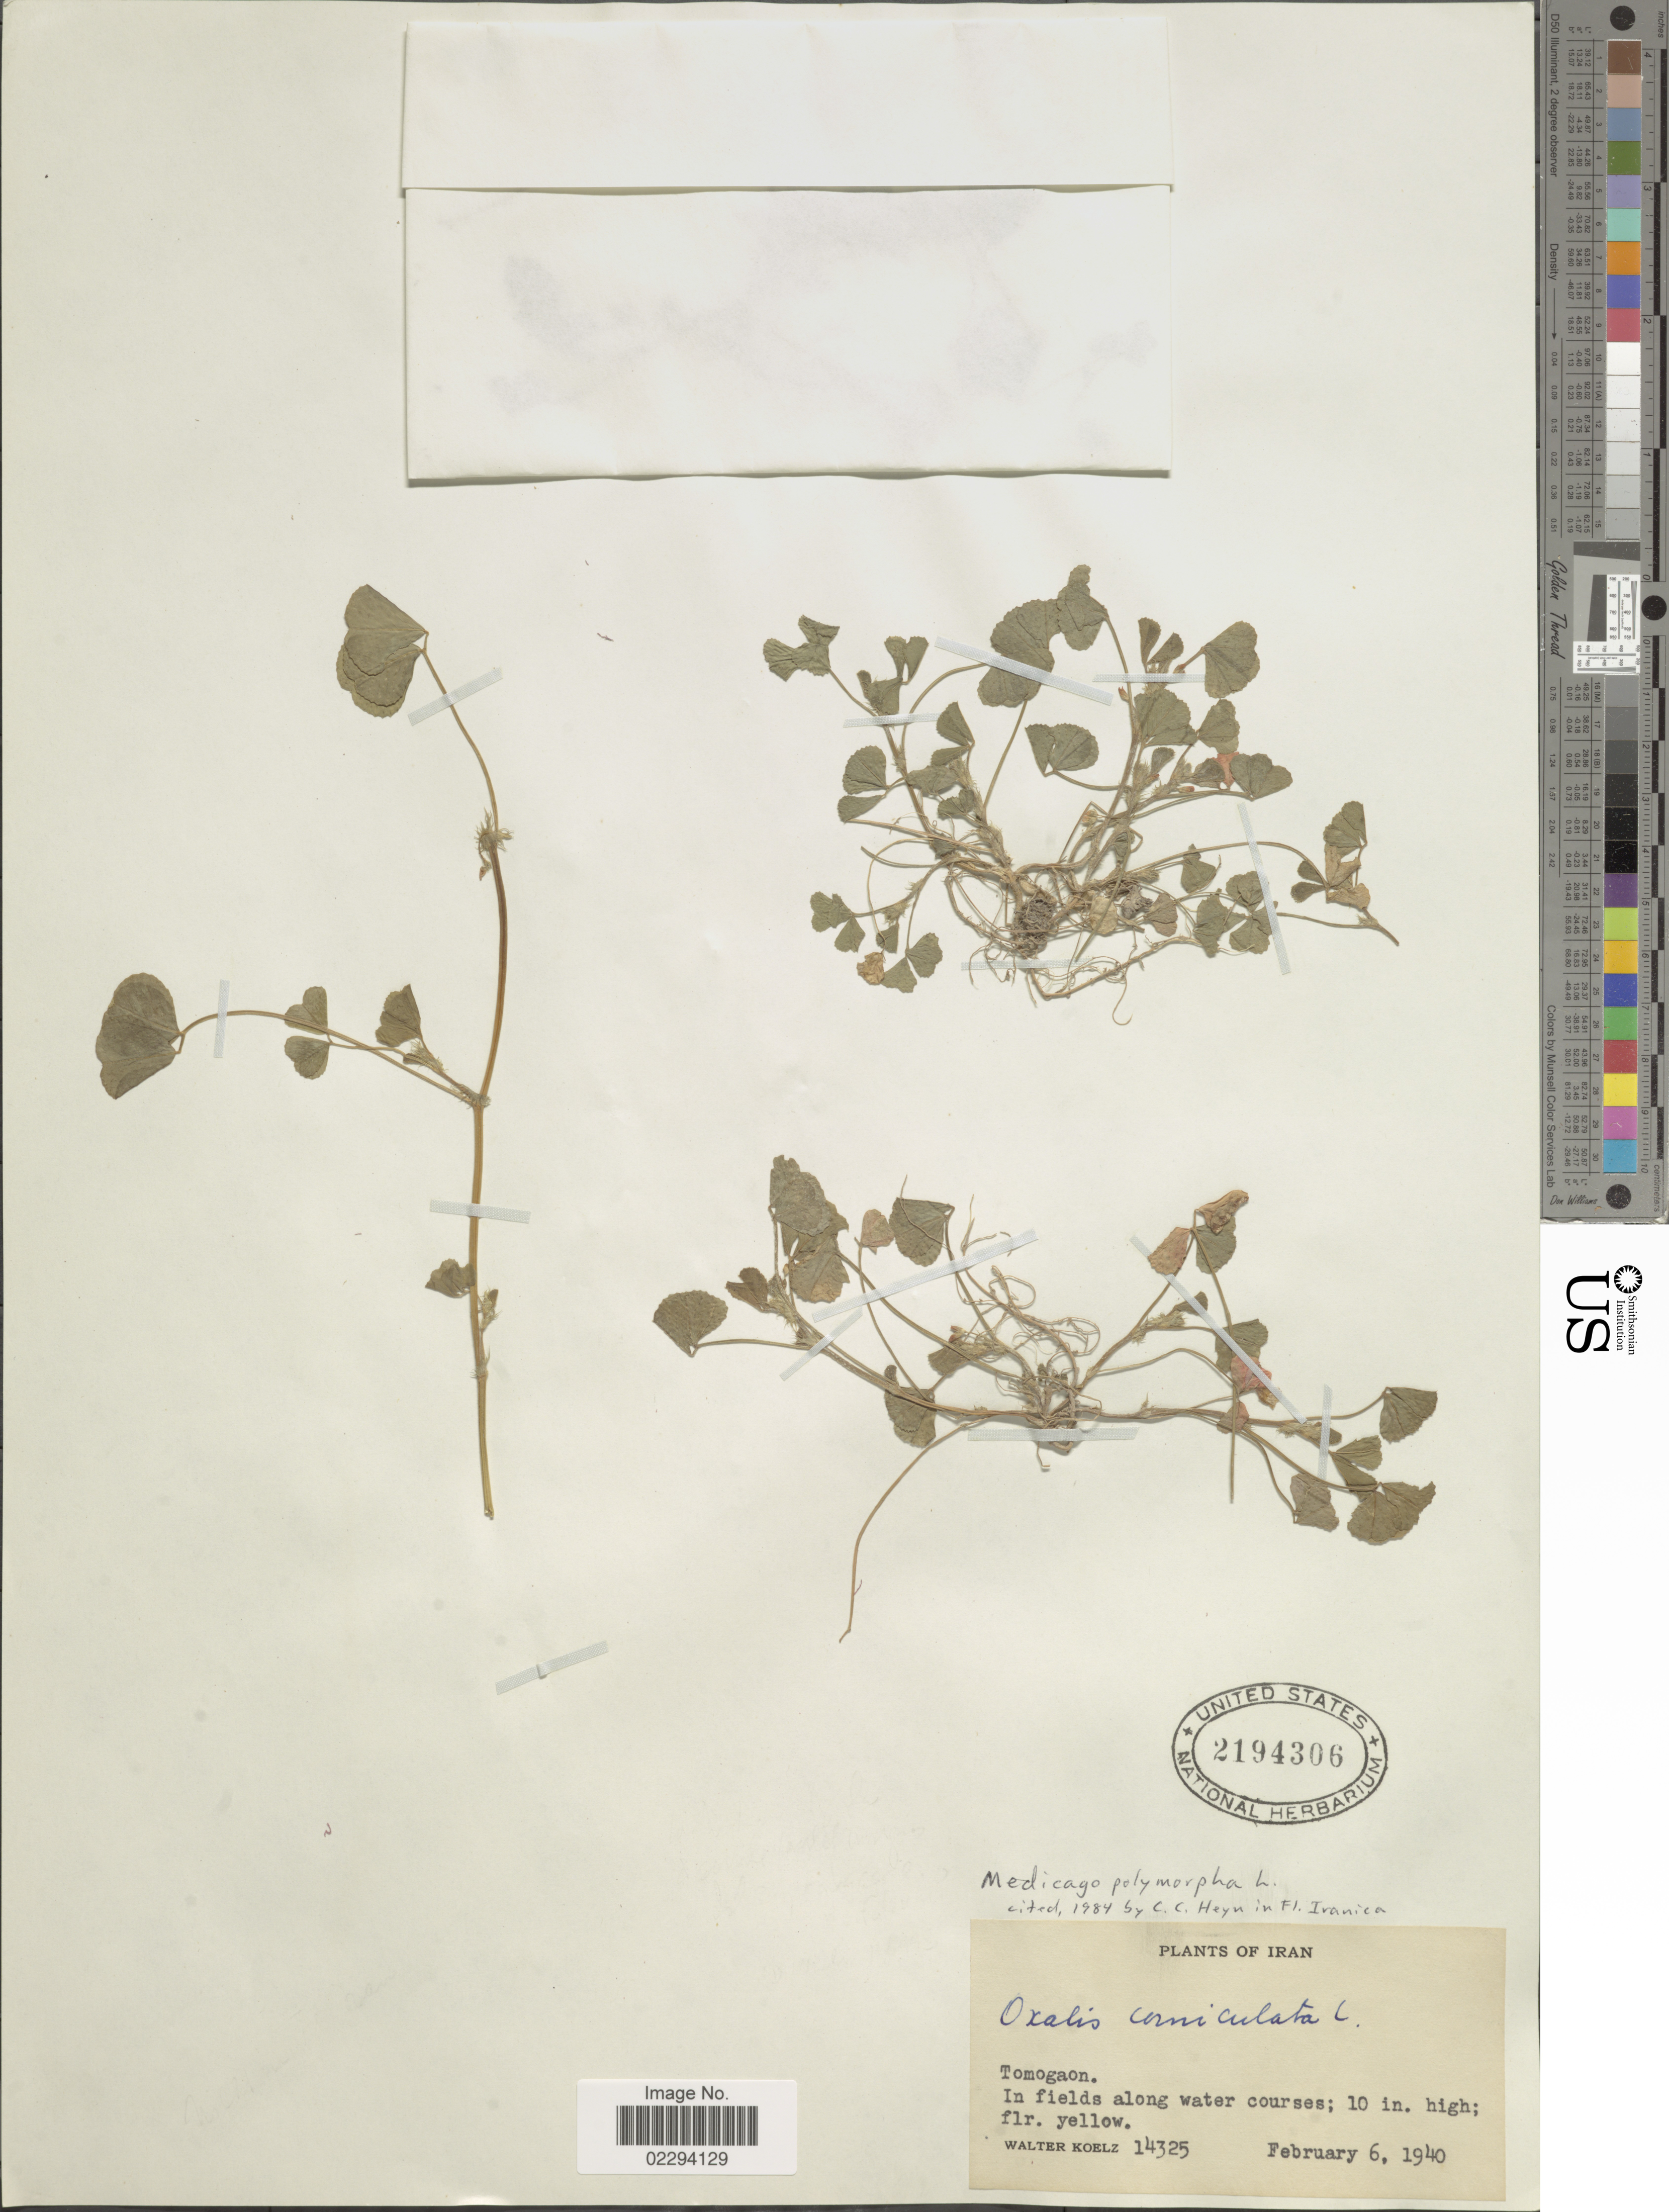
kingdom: Plantae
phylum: Tracheophyta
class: Magnoliopsida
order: Fabales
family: Fabaceae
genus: Medicago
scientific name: Medicago polymorpha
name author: L.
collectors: W. N. Koelz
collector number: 14325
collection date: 1940-02-06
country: Iran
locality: Tomogaon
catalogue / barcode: US 2194306